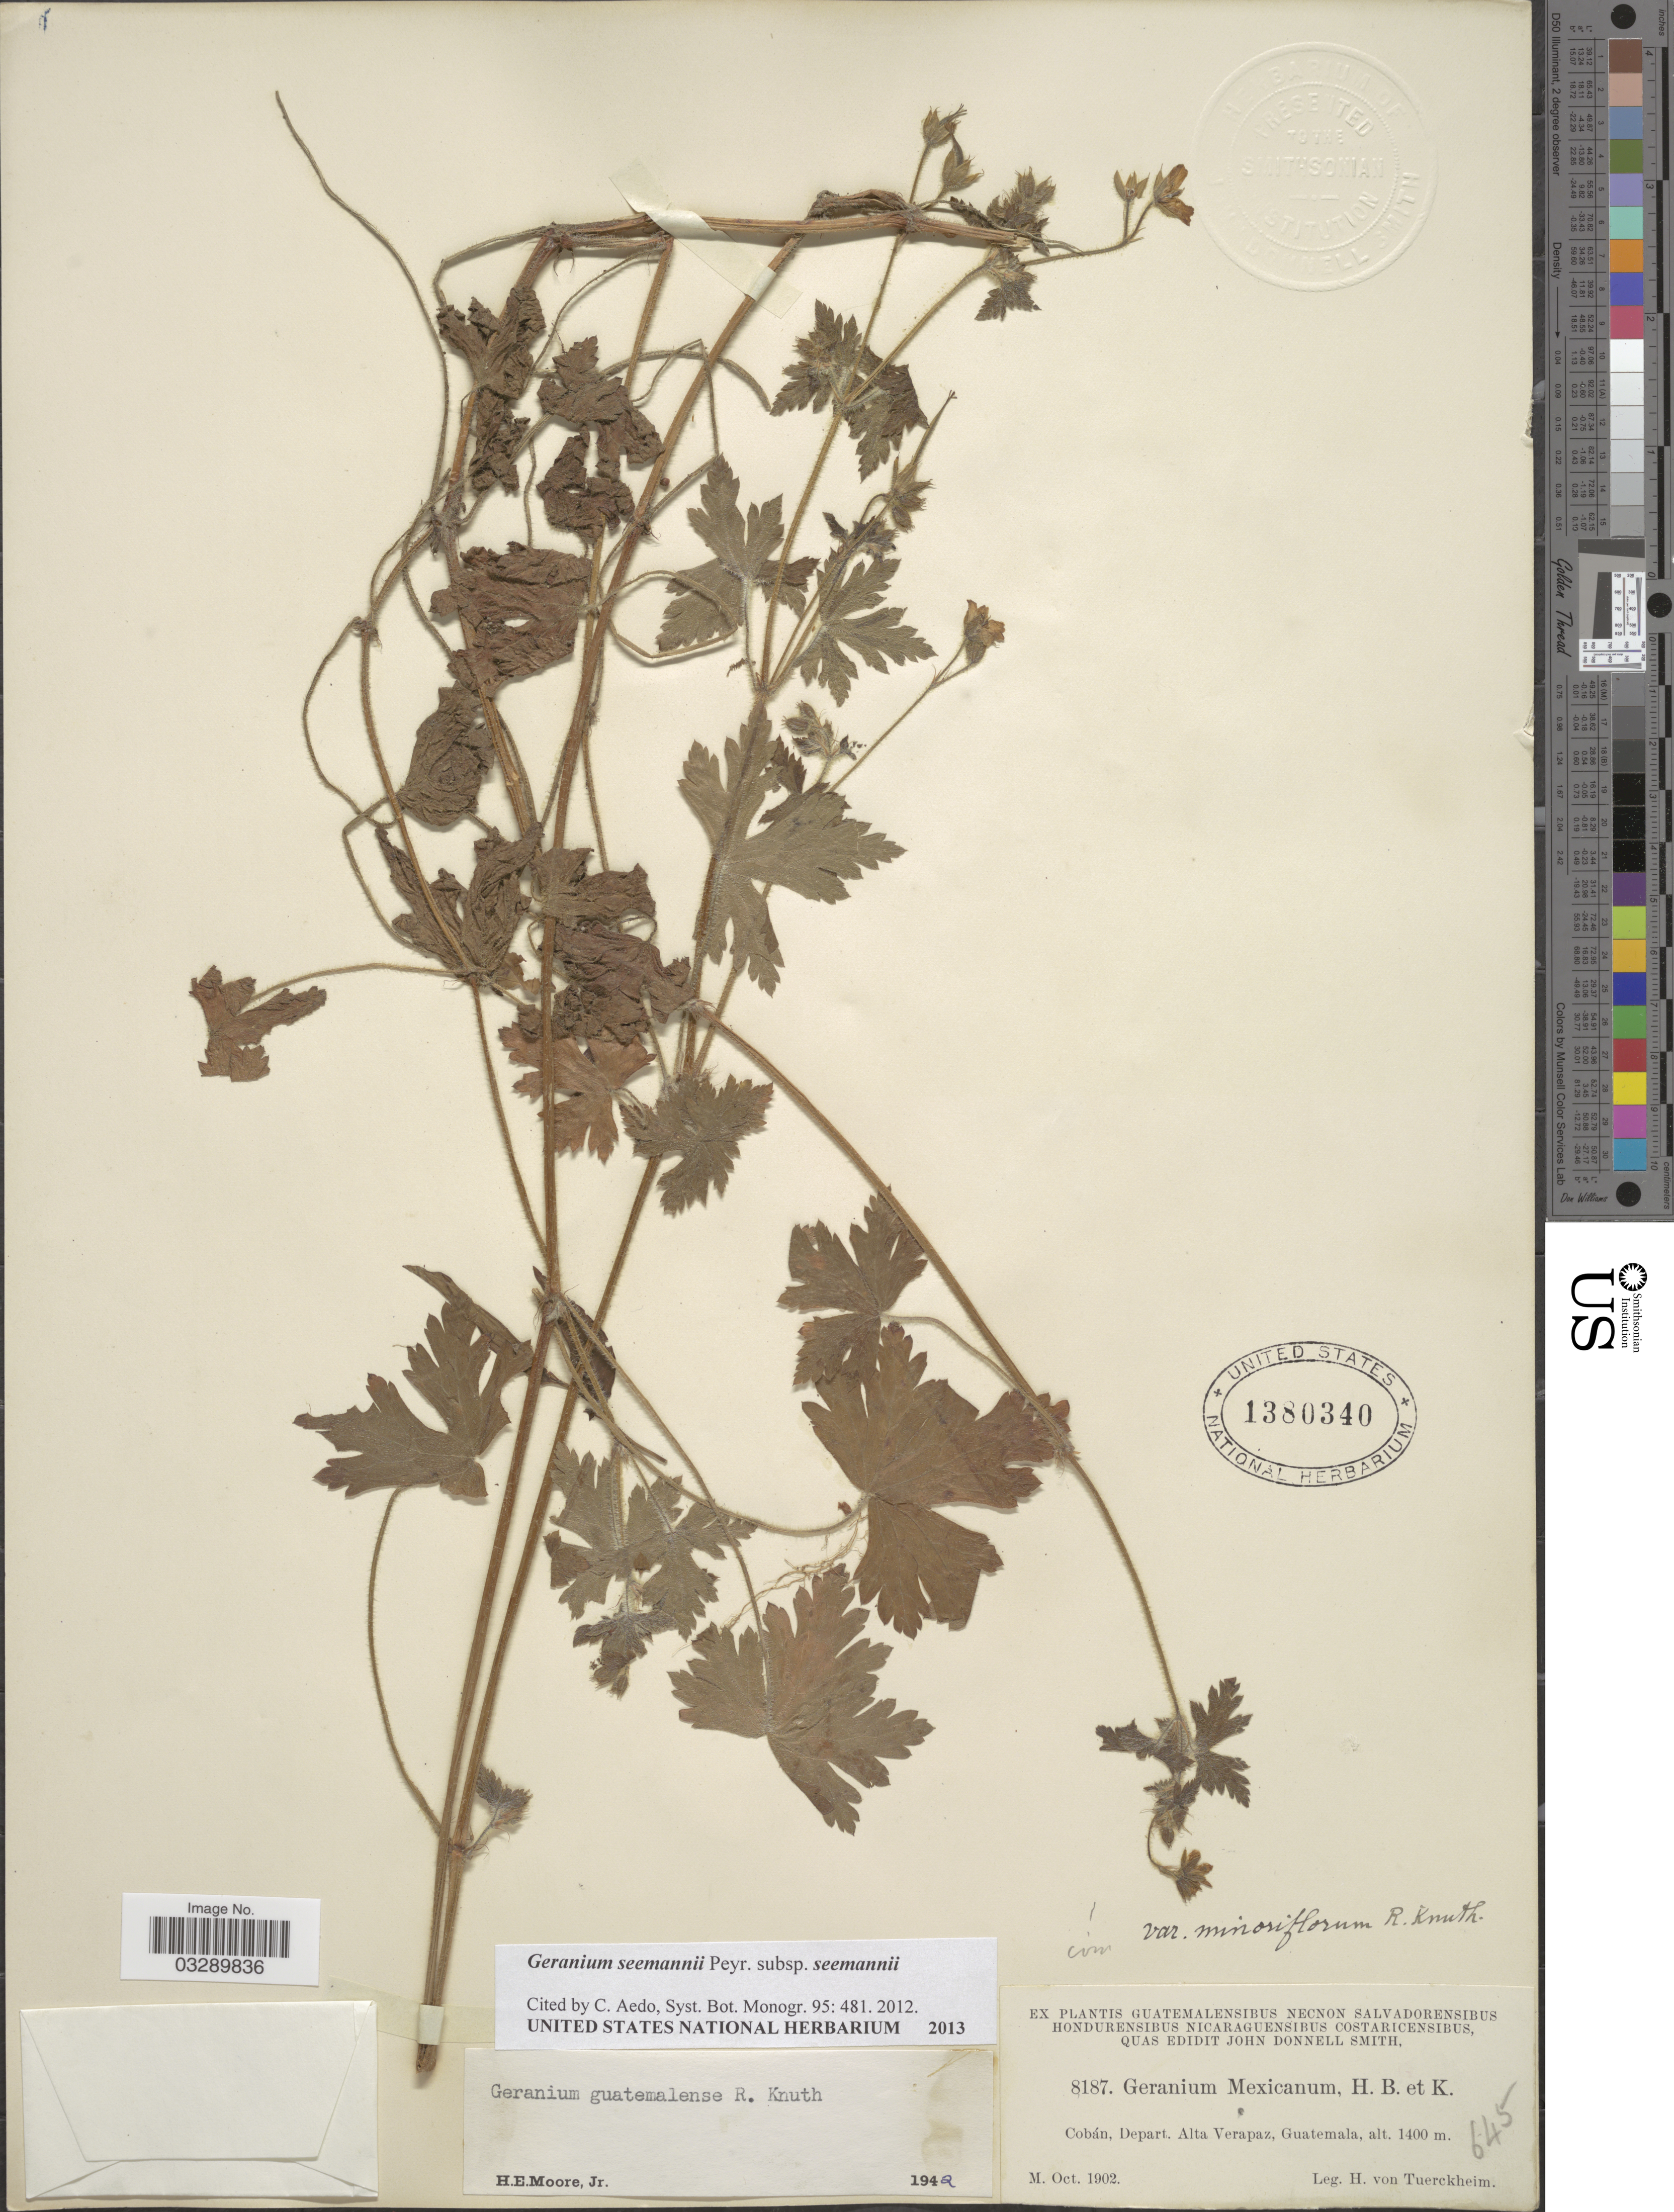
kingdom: Plantae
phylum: Tracheophyta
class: Magnoliopsida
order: Geraniales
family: Geraniaceae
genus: Geranium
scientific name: Geranium seemannii subsp. seemannii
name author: Peyr.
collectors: H. von Türckheim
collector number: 8187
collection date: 1902-10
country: Guatemala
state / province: Alta Verapaz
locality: Cobán, Depart. Alta Verapaz.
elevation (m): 1400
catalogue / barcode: US 1380340